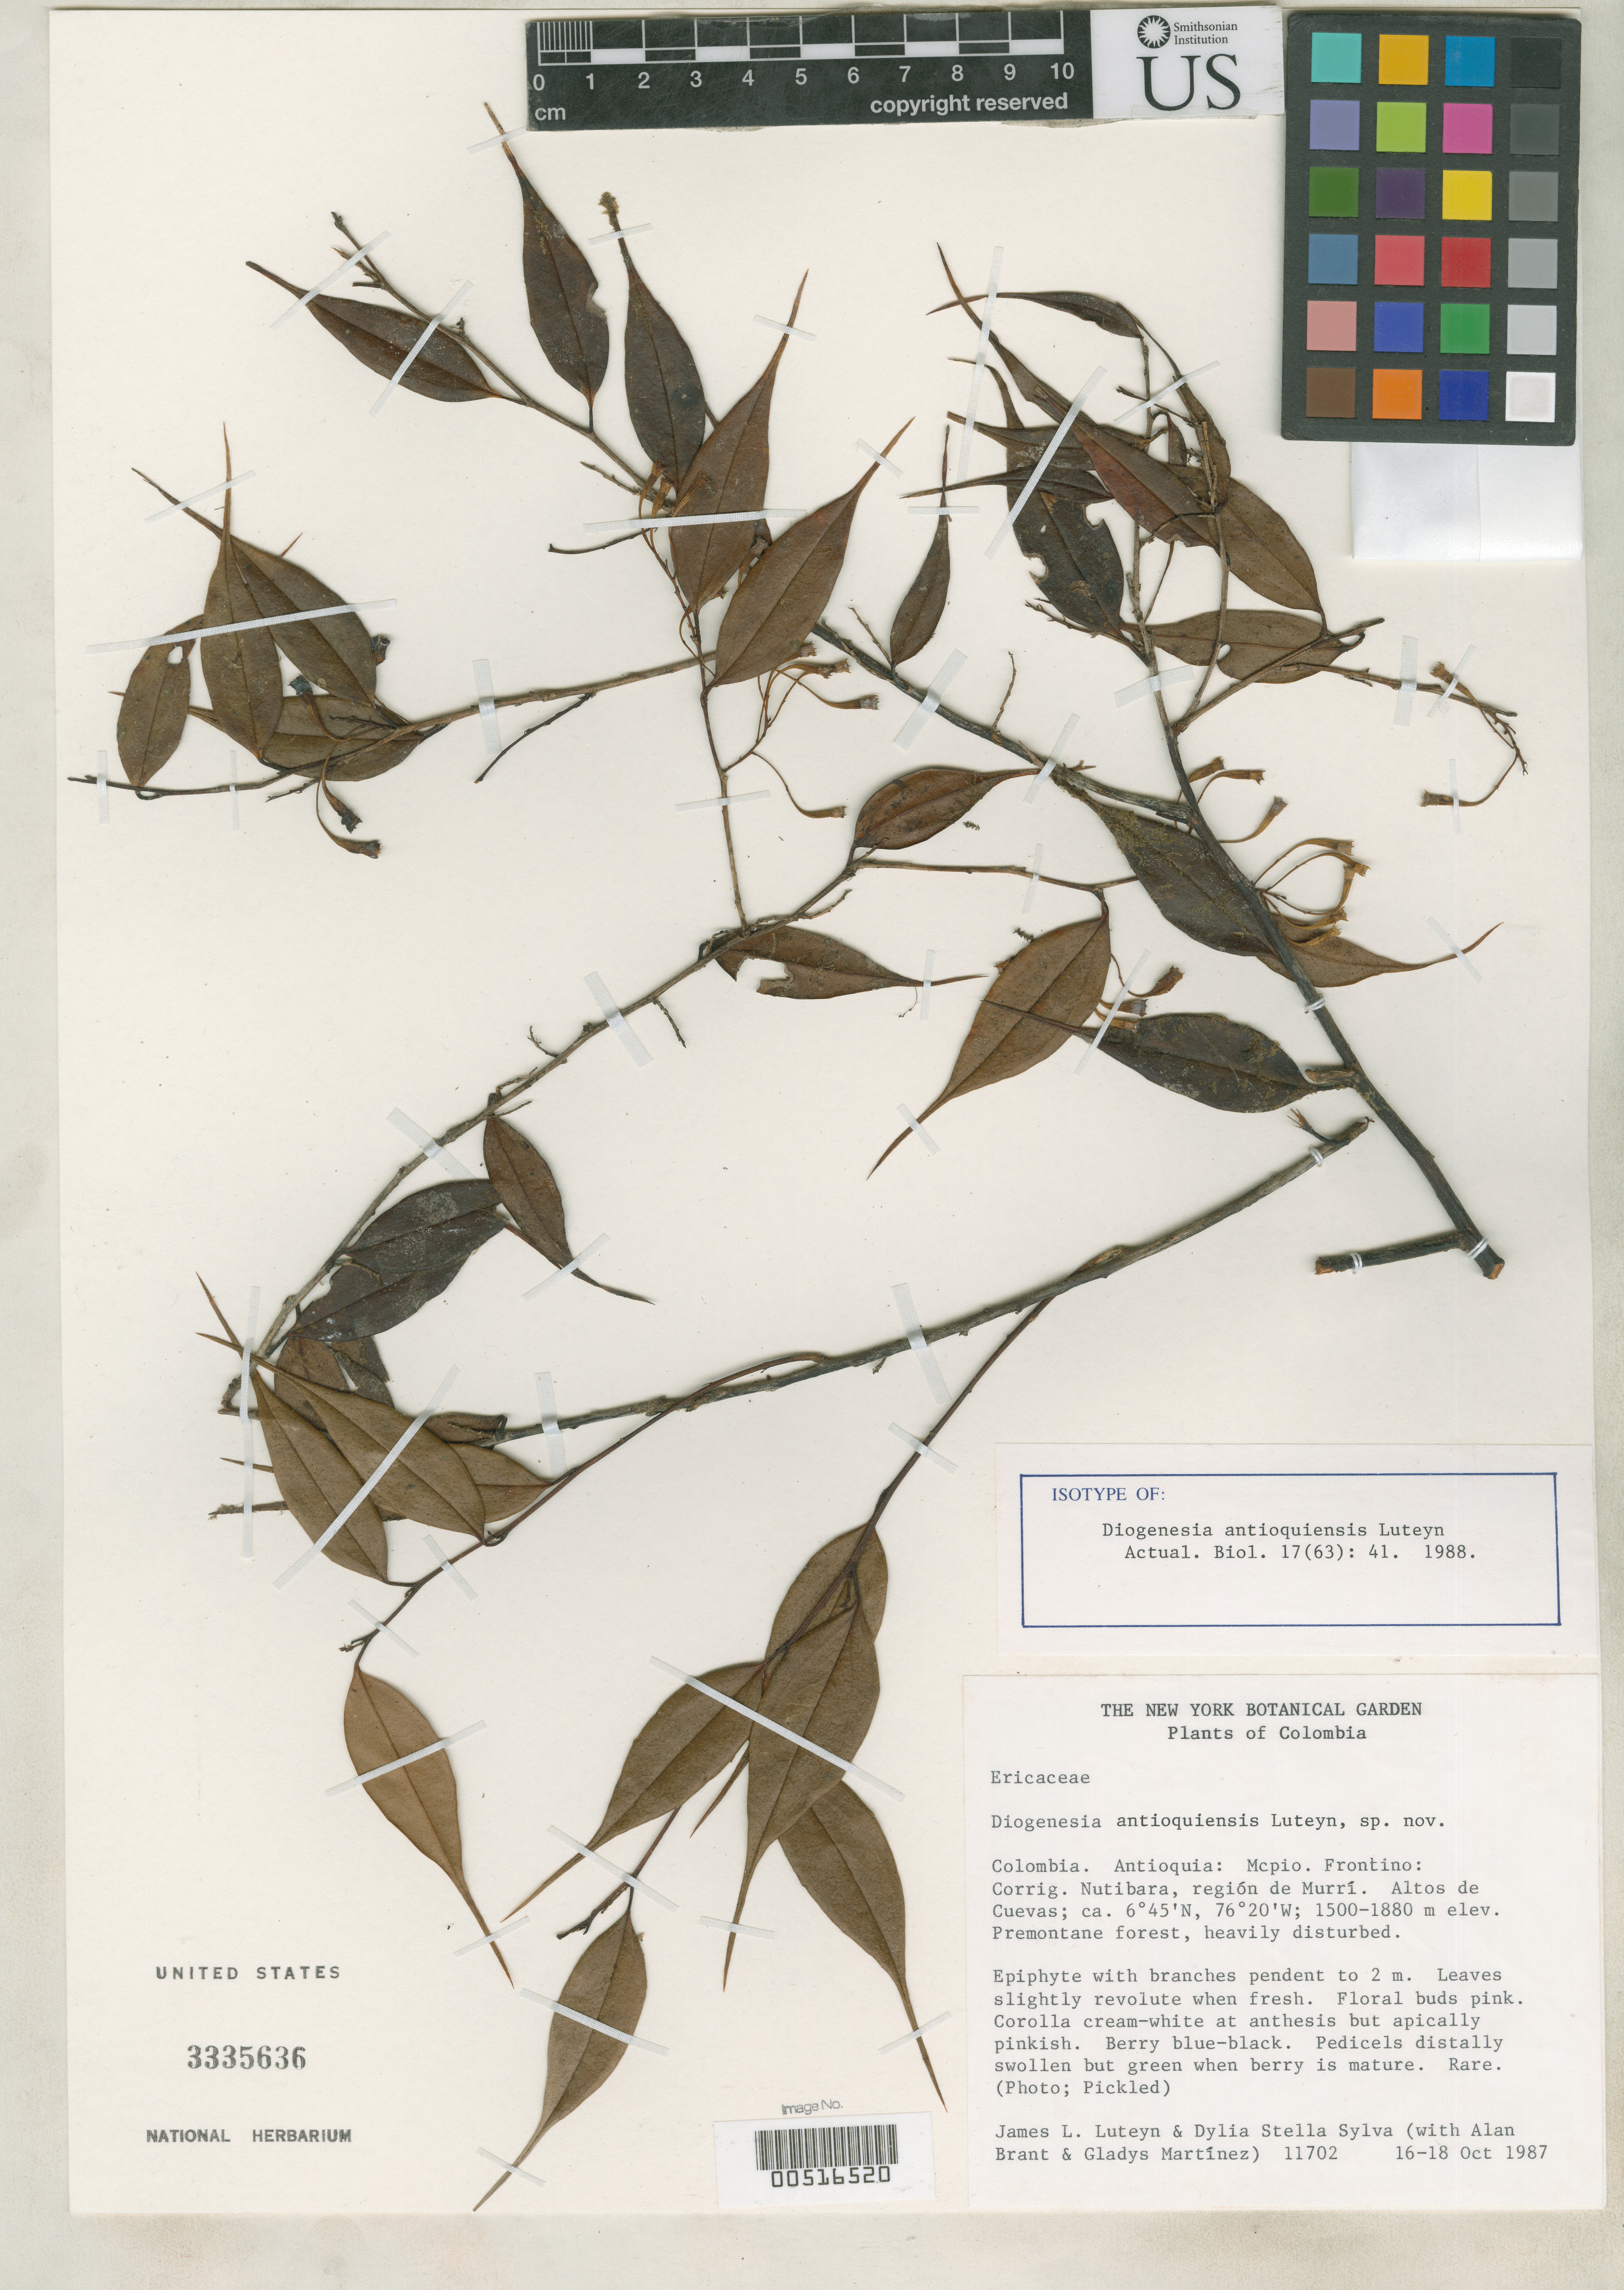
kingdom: Plantae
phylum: Tracheophyta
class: Magnoliopsida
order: Ericales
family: Ericaceae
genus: Diogenesia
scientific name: Diogenesia antioquiensis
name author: Luteyn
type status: Isotype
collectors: J. L. Luteyn, D. Sylva, A. Brant & G. Martínez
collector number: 11702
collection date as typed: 16 Oct 1987 to 18 Oct 1987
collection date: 1987-10-16/1987-10-18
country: Colombia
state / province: Antioquia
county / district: Frontino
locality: Corrig. Nutibara, region de Murri, Altos de Cuevas.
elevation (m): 1500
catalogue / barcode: US 3335636